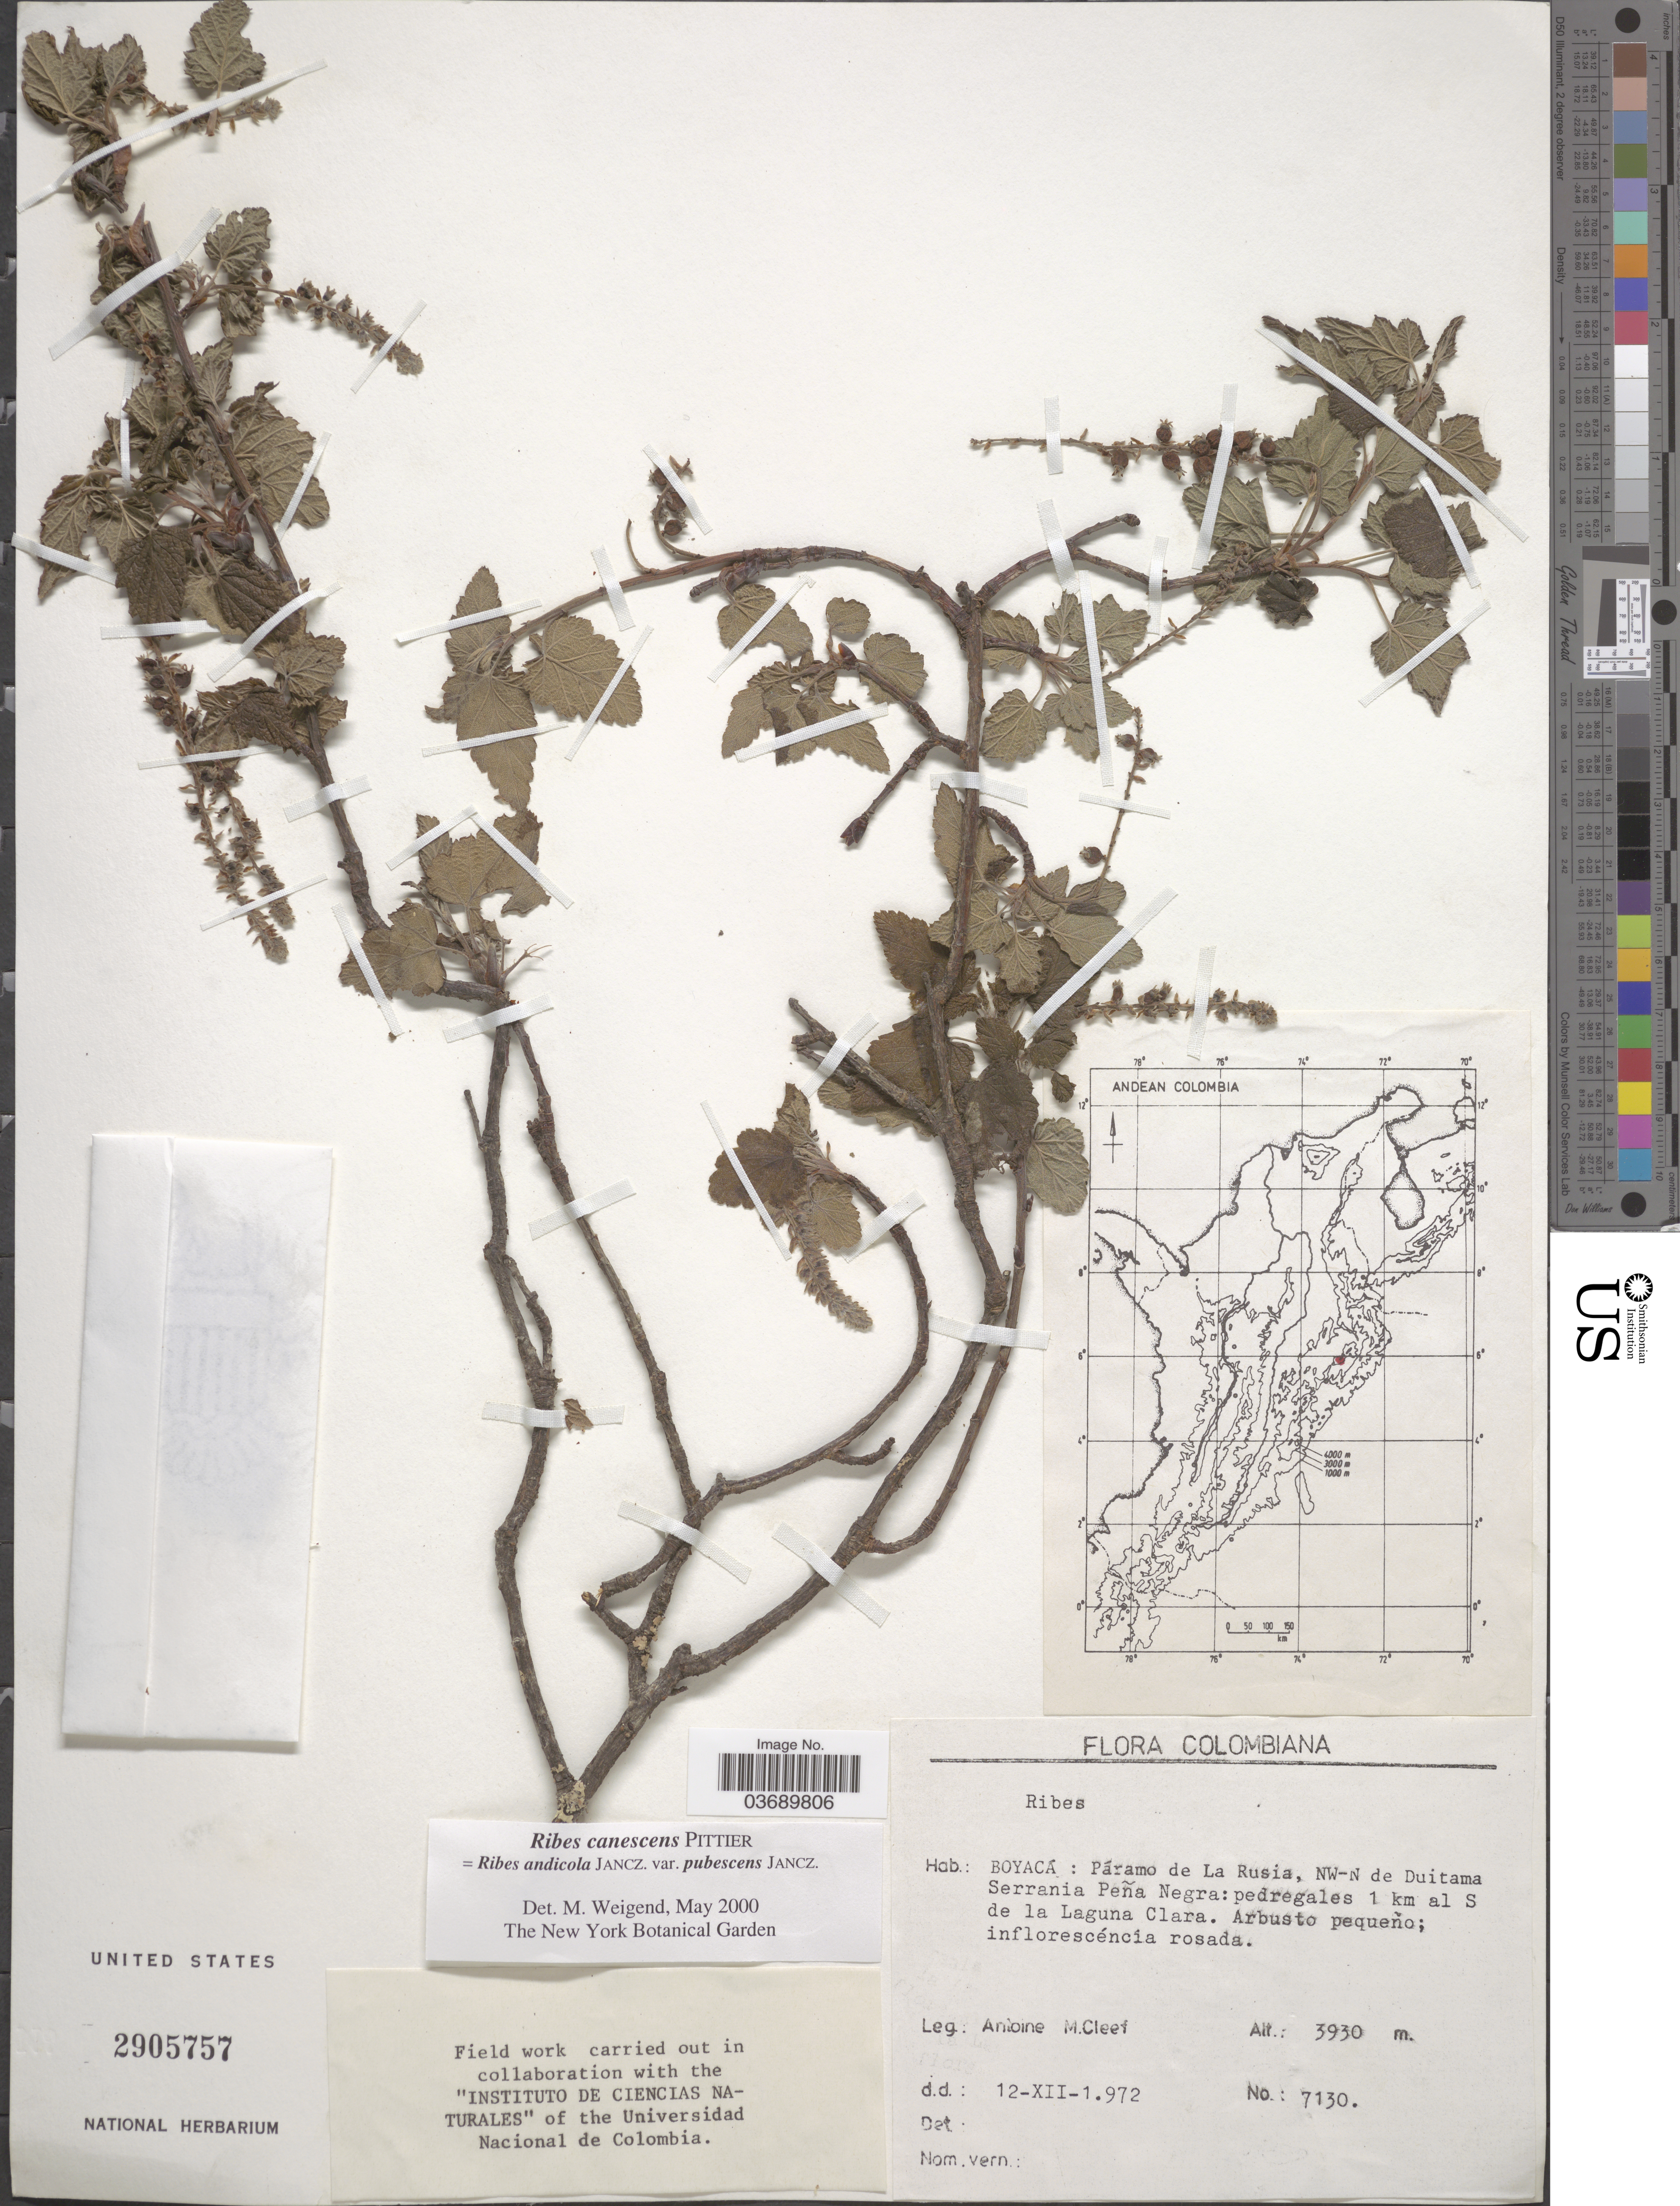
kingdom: Plantae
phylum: Tracheophyta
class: Magnoliopsida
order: Saxifragales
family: Grossulariaceae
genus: Ribes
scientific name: Ribes canescens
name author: Pittier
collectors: A. M. Cleef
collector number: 7130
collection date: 1972-12-12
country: Colombia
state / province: Boyacá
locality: Páramo de La Rusia, NW-N de Duitama Serrania Peña Negra: pedregales 1 km al S de la Laguna Clara.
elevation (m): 3930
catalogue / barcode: US 2905757